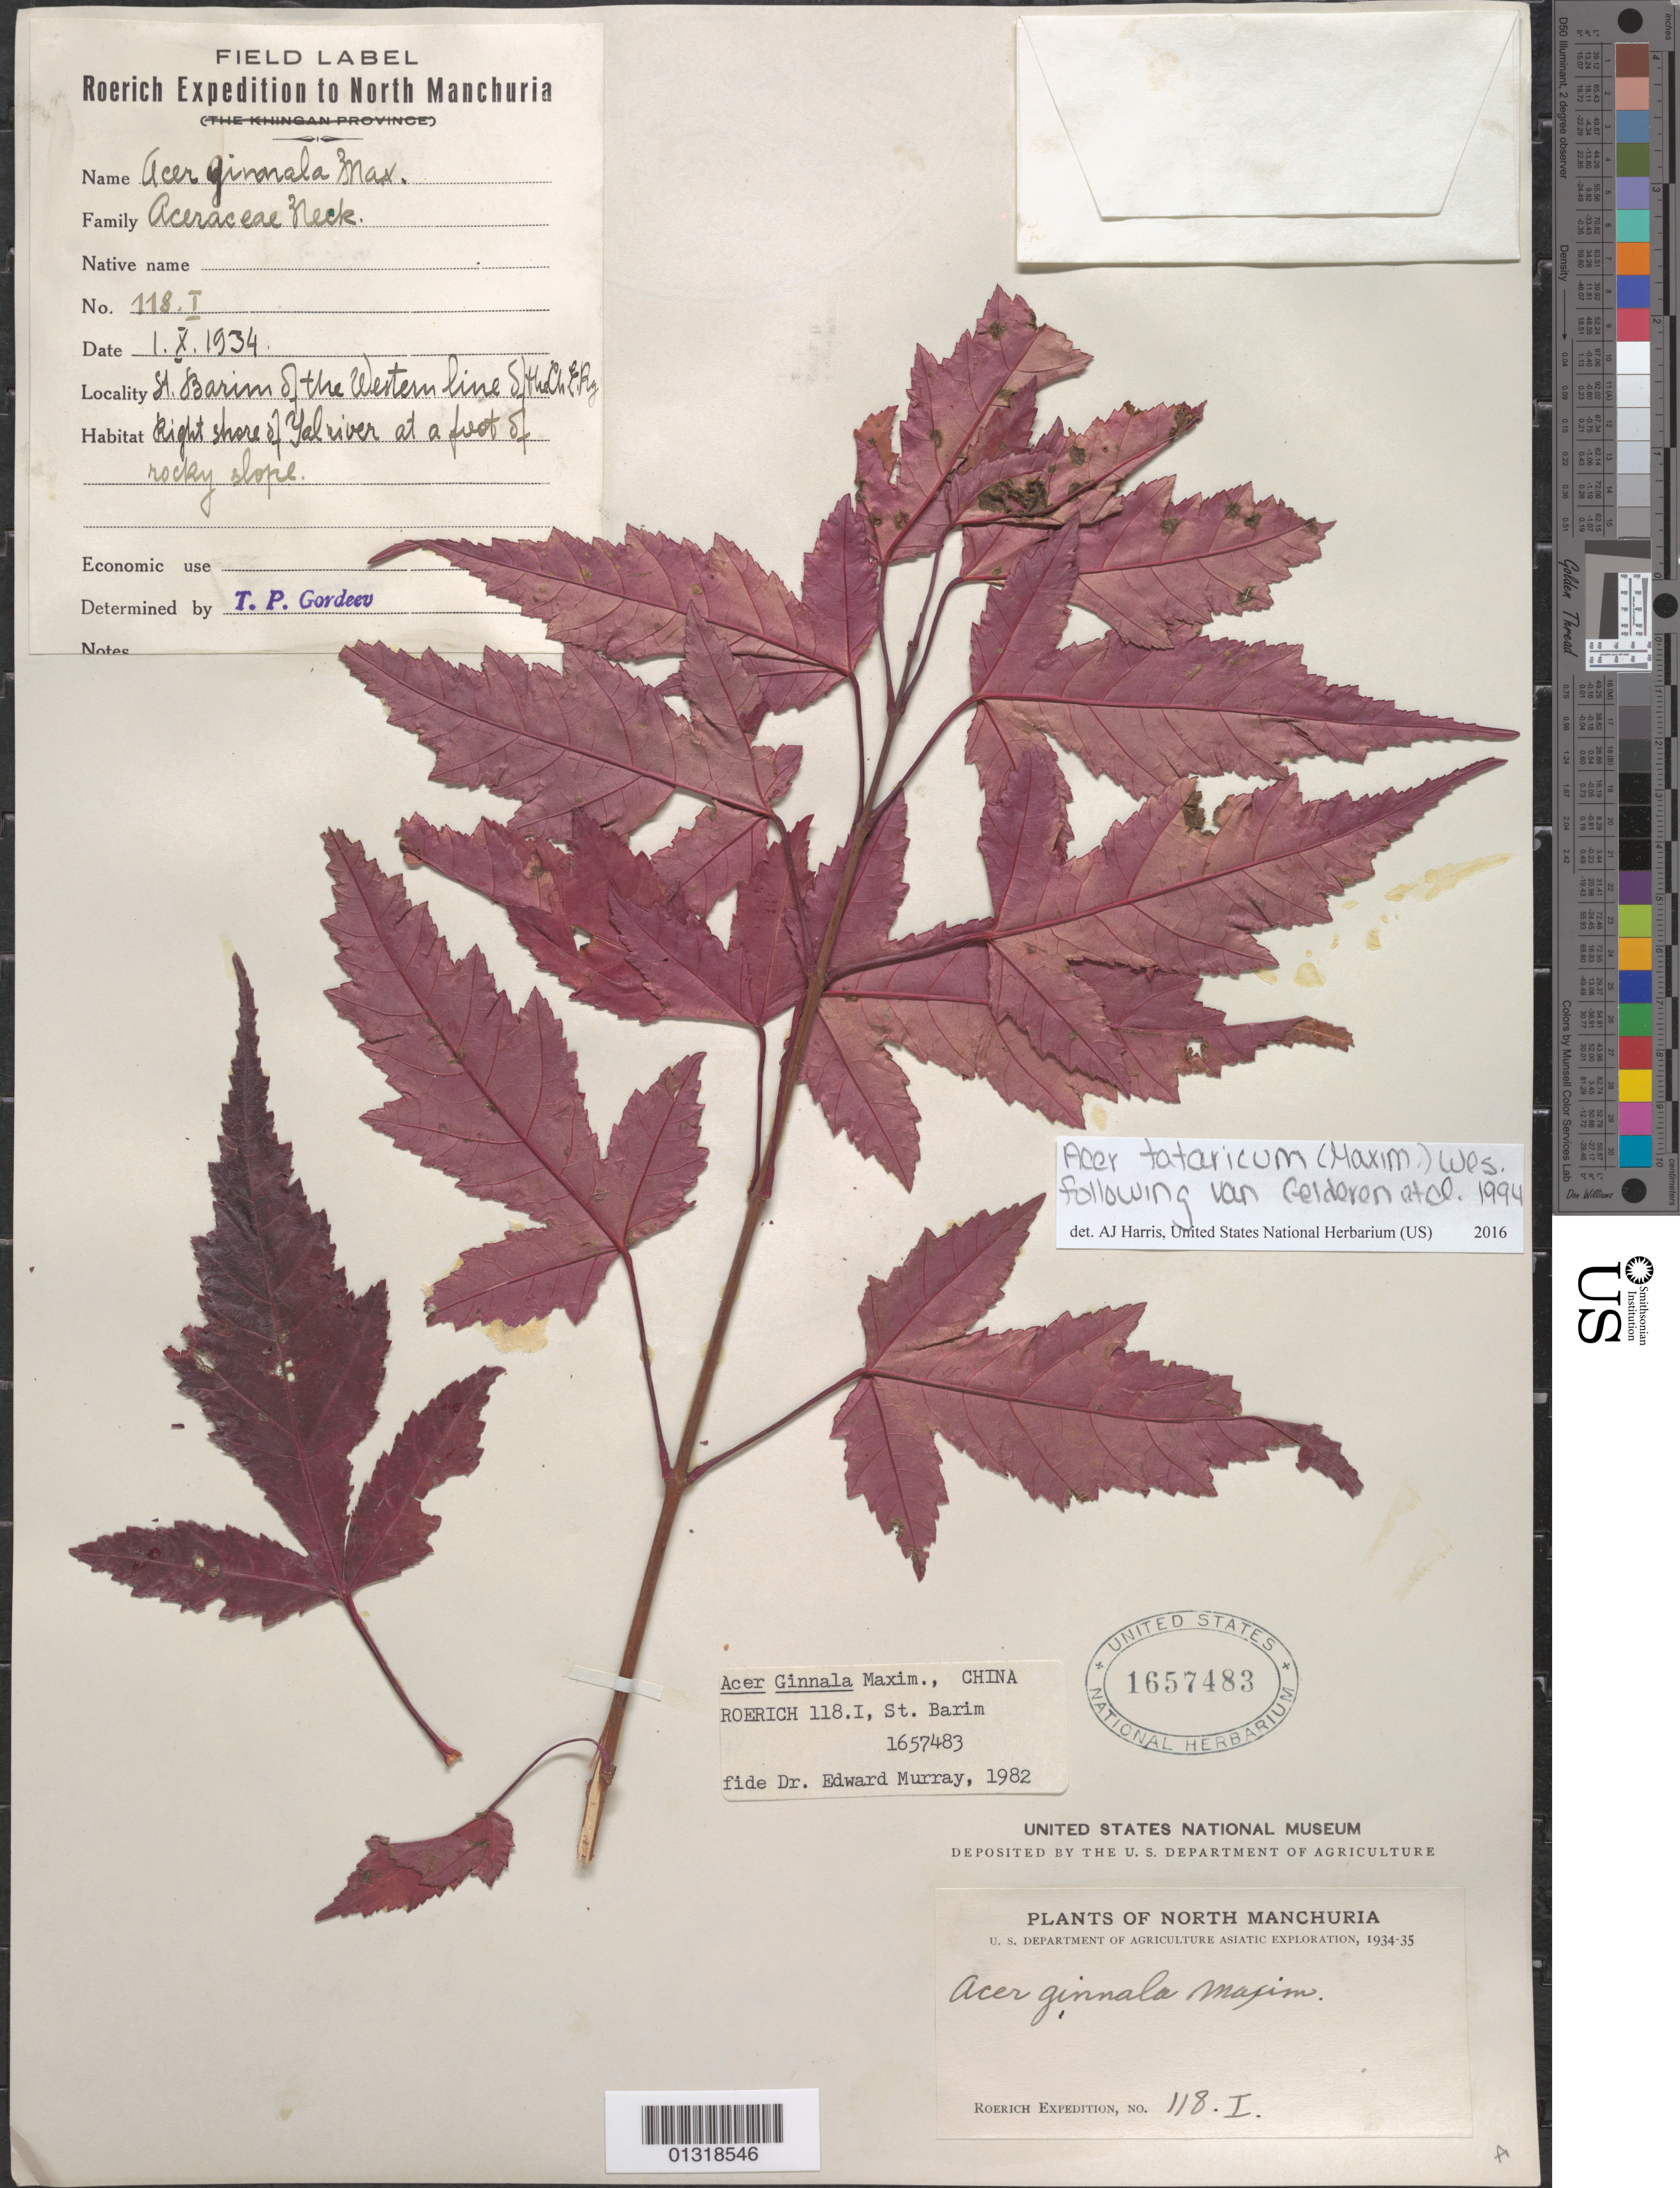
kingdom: Plantae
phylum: Tracheophyta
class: Magnoliopsida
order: Sapindales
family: Sapindaceae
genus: Acer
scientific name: Acer tataricum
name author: L.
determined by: Harris, A. J.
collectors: Roerich Expedition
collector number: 118.I.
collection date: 1934-10-01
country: China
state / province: Manchuria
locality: St. Barim of the Western line S of Ch.E.Rg., right shore of Yal River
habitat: Shore of river at foot of rocky slope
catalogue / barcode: US 1657483